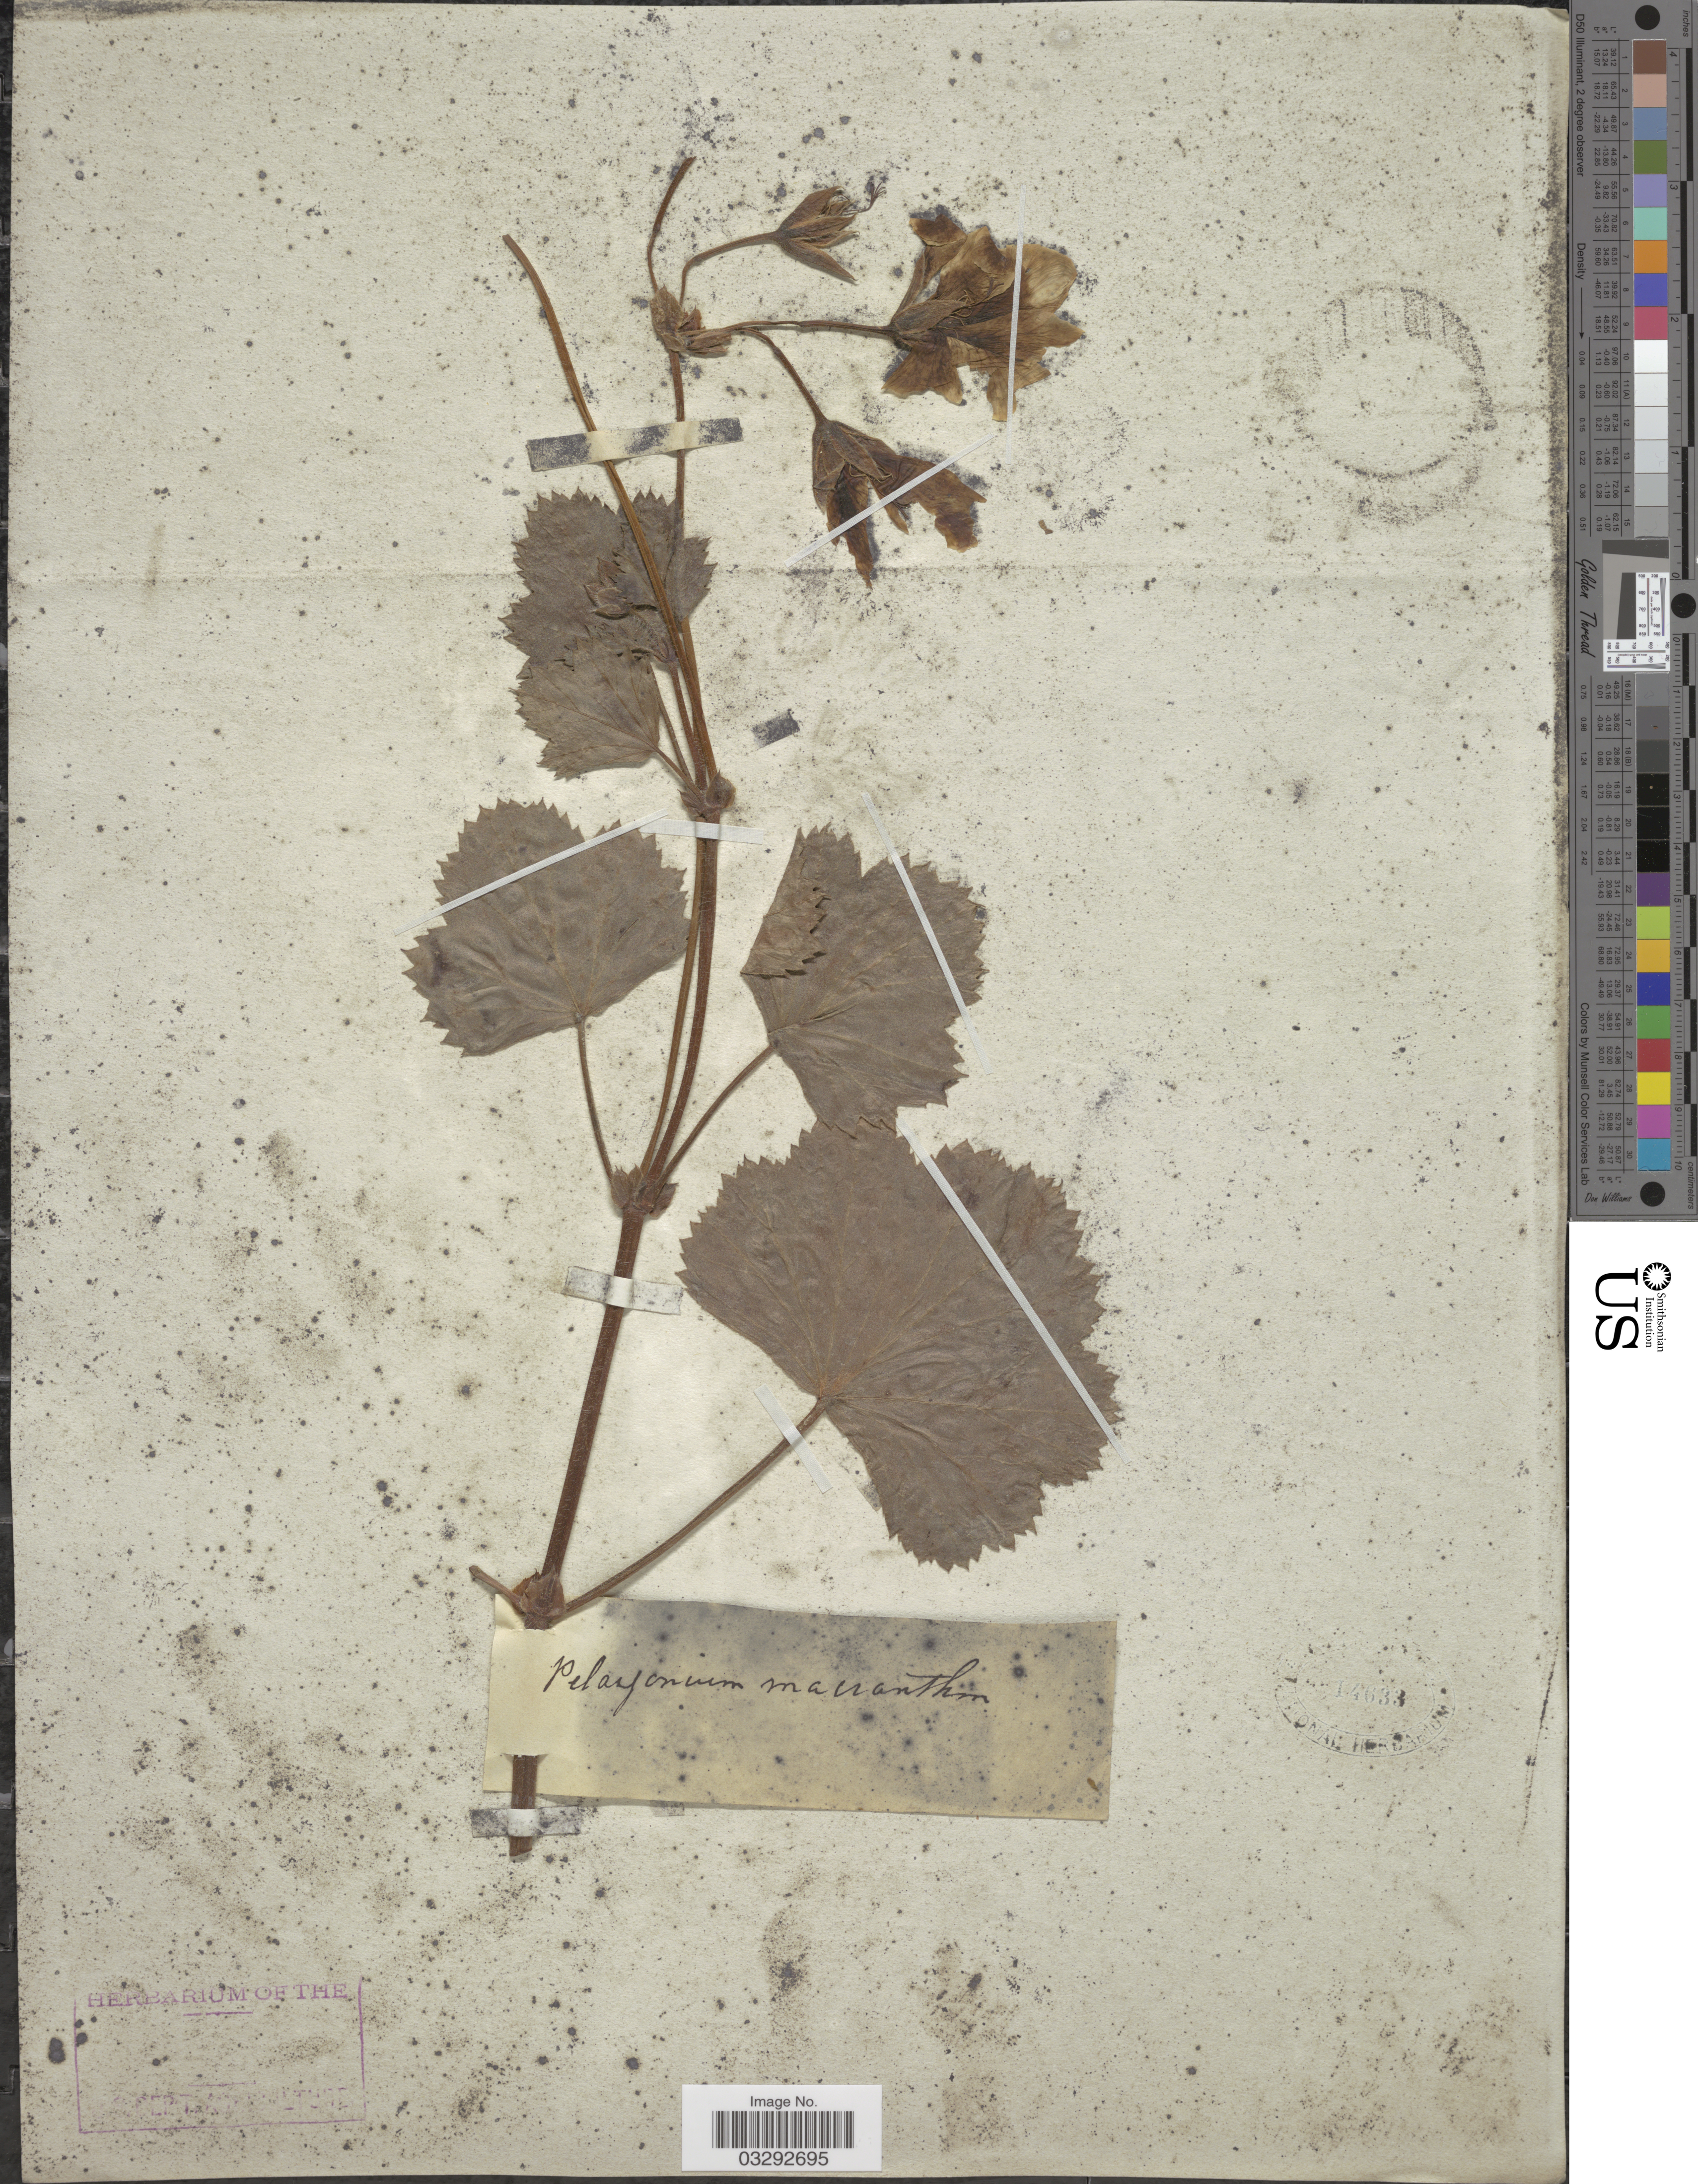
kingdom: Plantae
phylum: Tracheophyta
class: Magnoliopsida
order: Geraniales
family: Geraniaceae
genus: Pelargonium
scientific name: Pelargonium macranthum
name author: Hoffmanns.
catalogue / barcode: US 14633